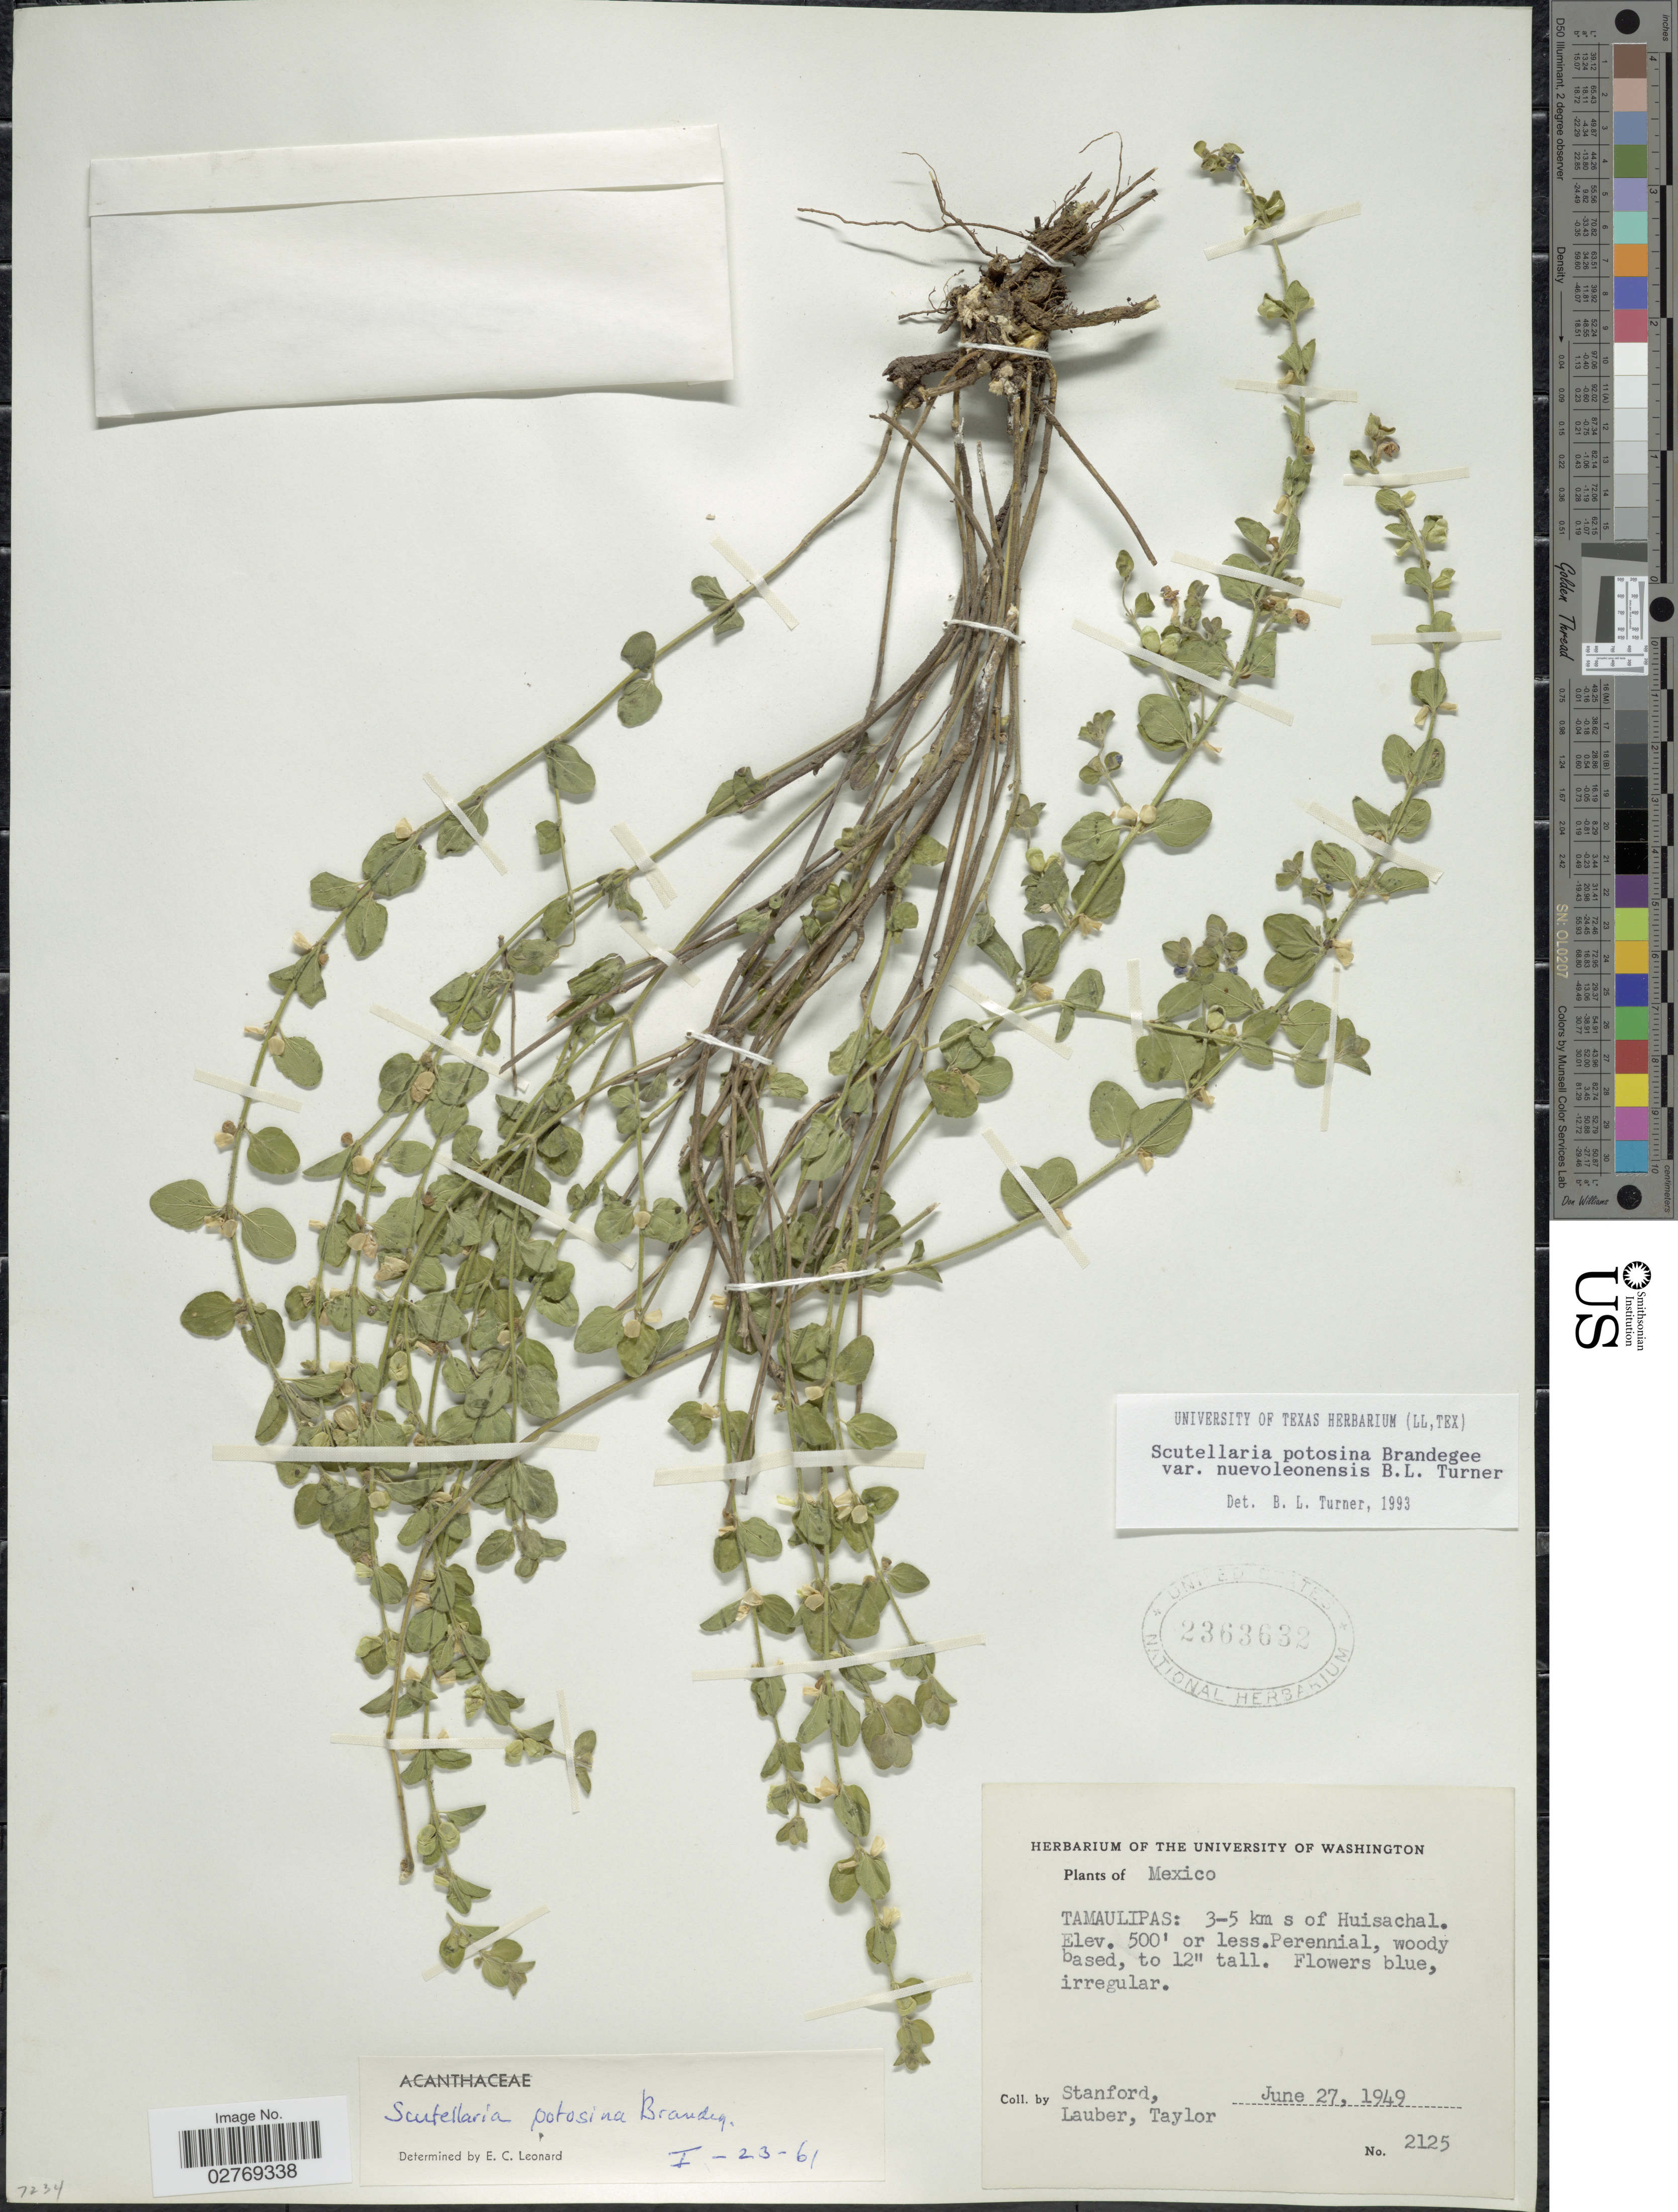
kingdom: Plantae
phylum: Tracheophyta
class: Magnoliopsida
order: Lamiales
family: Lamiaceae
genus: Scutellaria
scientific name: Scutellaria potosina var. nuevoleonensis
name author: Brandegee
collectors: -. Stanford, Lauber, -- & -- Taylor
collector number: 2125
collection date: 1949-06-27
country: Mexico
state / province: Tamaulipas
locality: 3-5 km s of Huisachal.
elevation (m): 152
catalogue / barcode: US 2363632